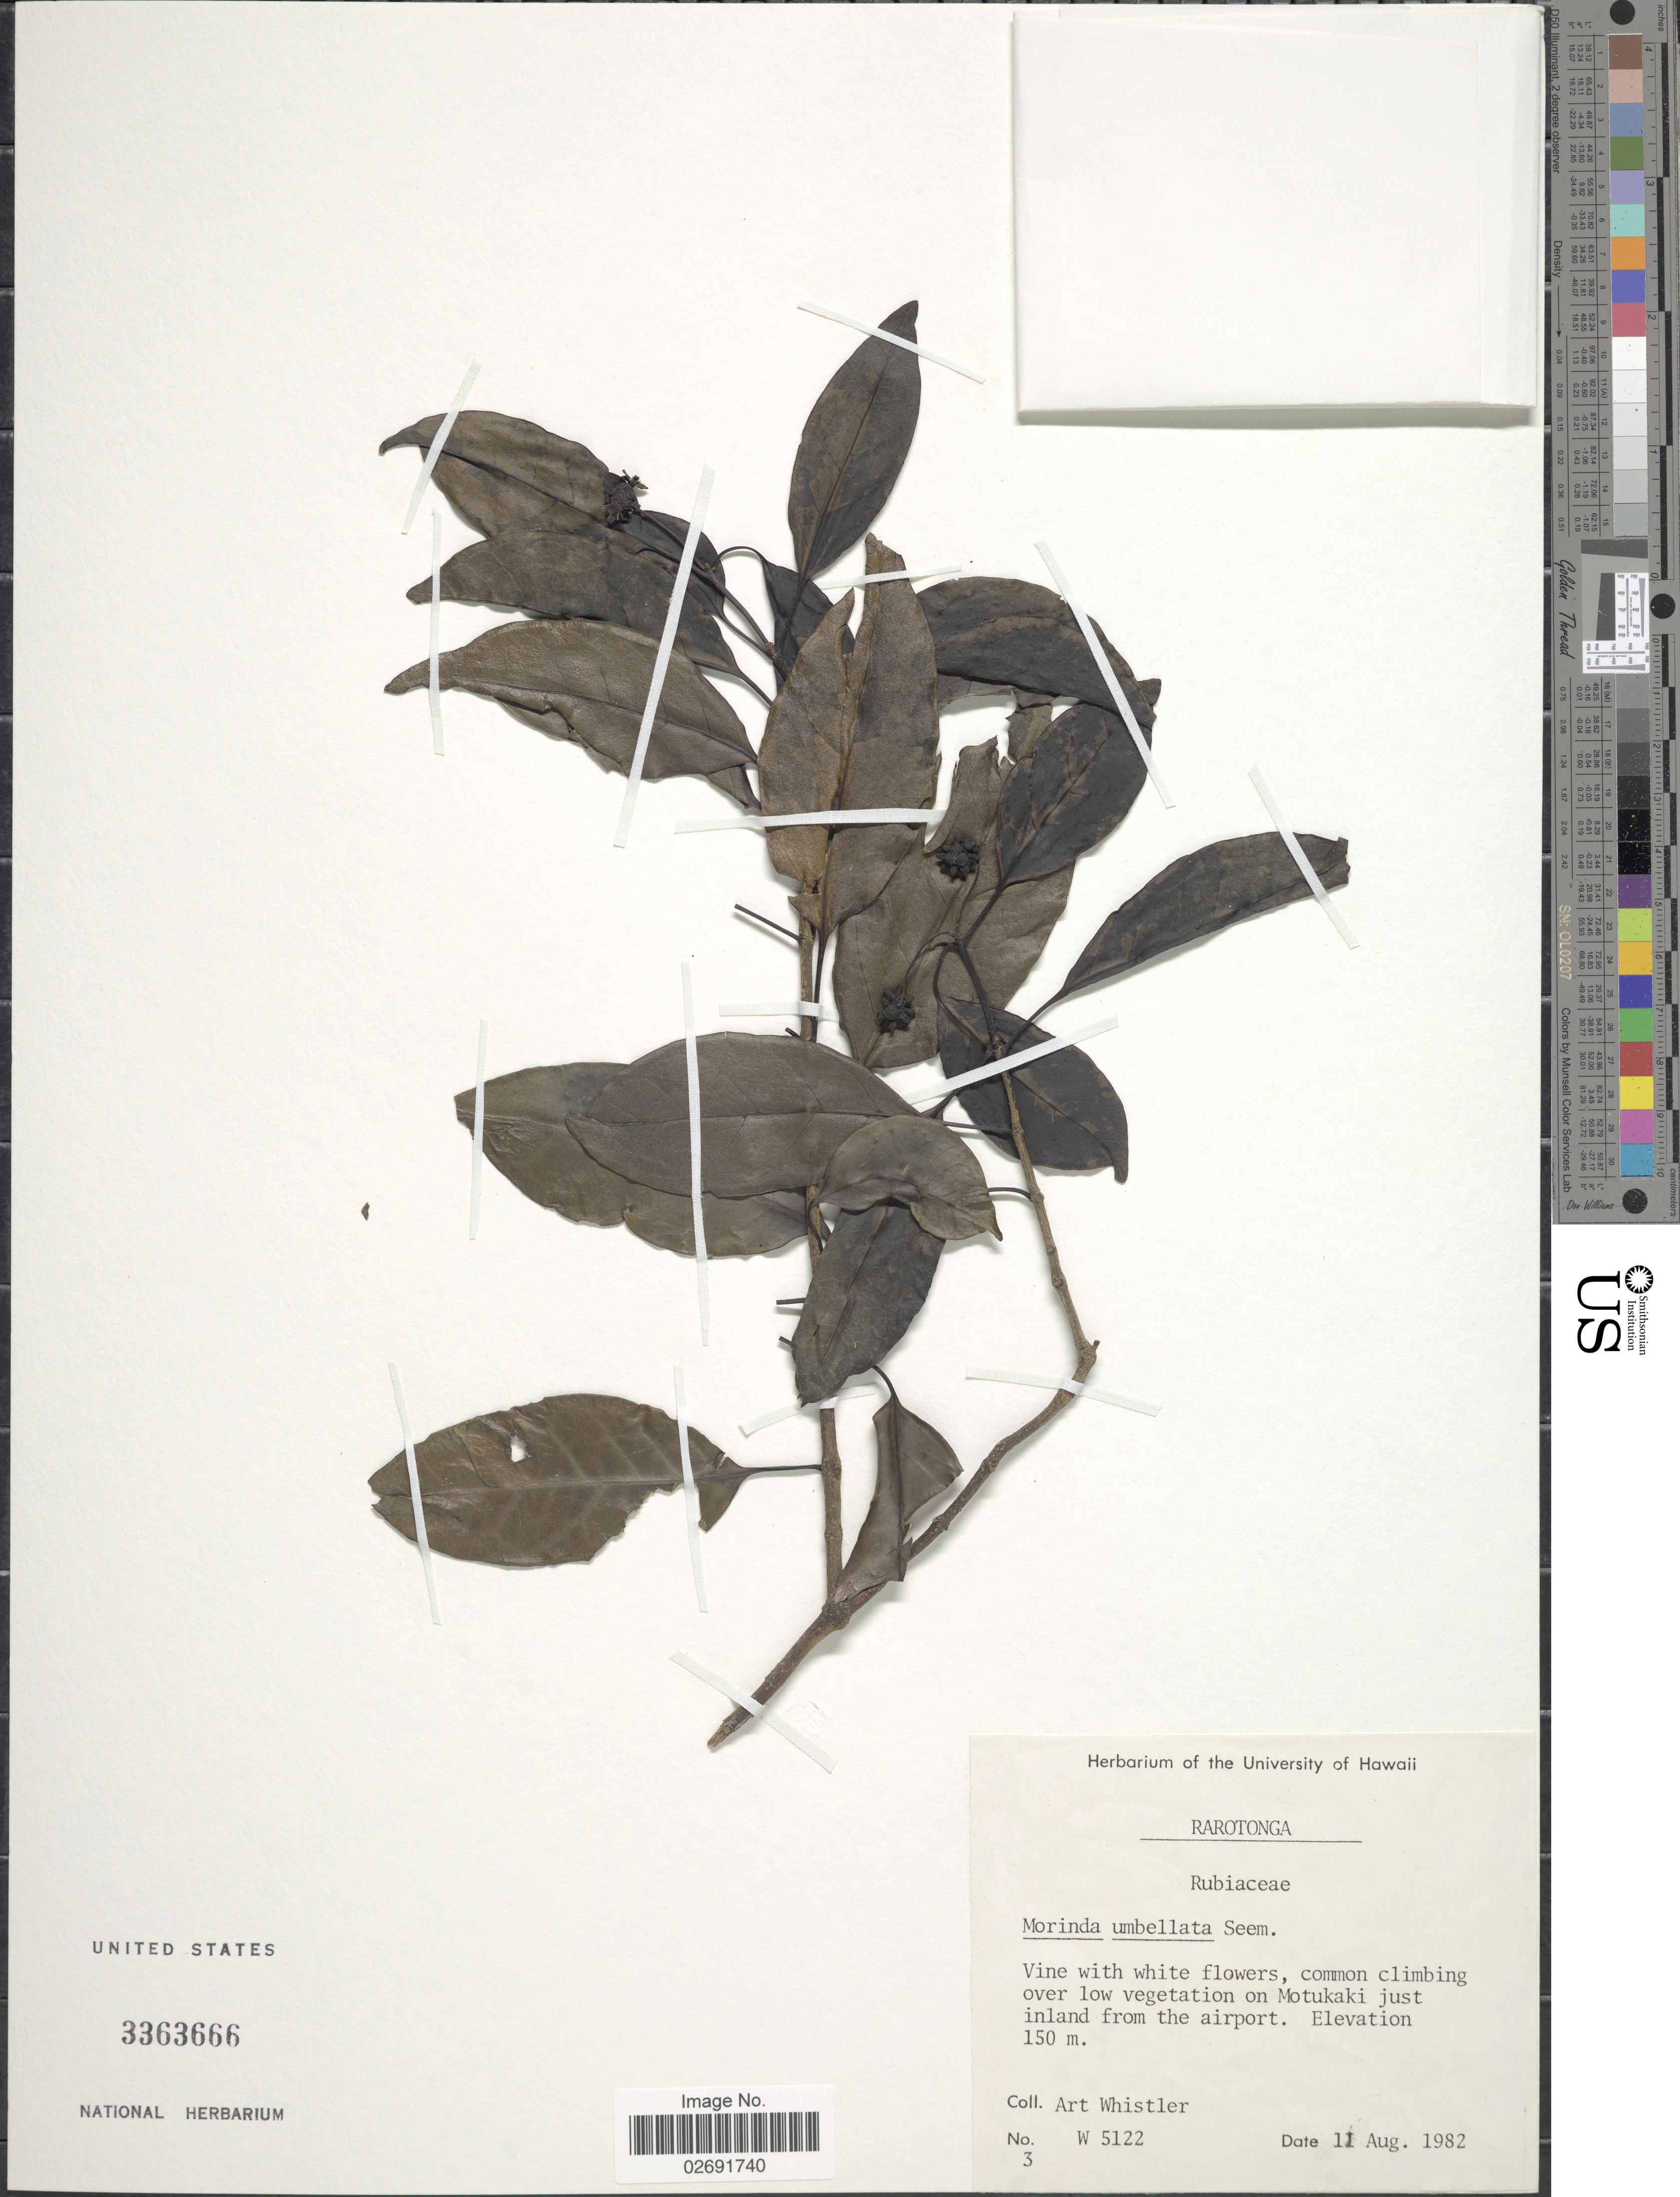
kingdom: Plantae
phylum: Tracheophyta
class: Magnoliopsida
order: Gentianales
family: Rubiaceae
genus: Gynochthodes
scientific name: Gynochthodes umbellata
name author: (L.) Razafim. & B. Bremer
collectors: A. Whistler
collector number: W 5122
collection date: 1982-08-11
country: Cook Islands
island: Rarotonga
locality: Rarotonga. Climbing over low vegetation on Motukaki just inland from the airport.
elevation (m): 150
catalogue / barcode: US 3363666